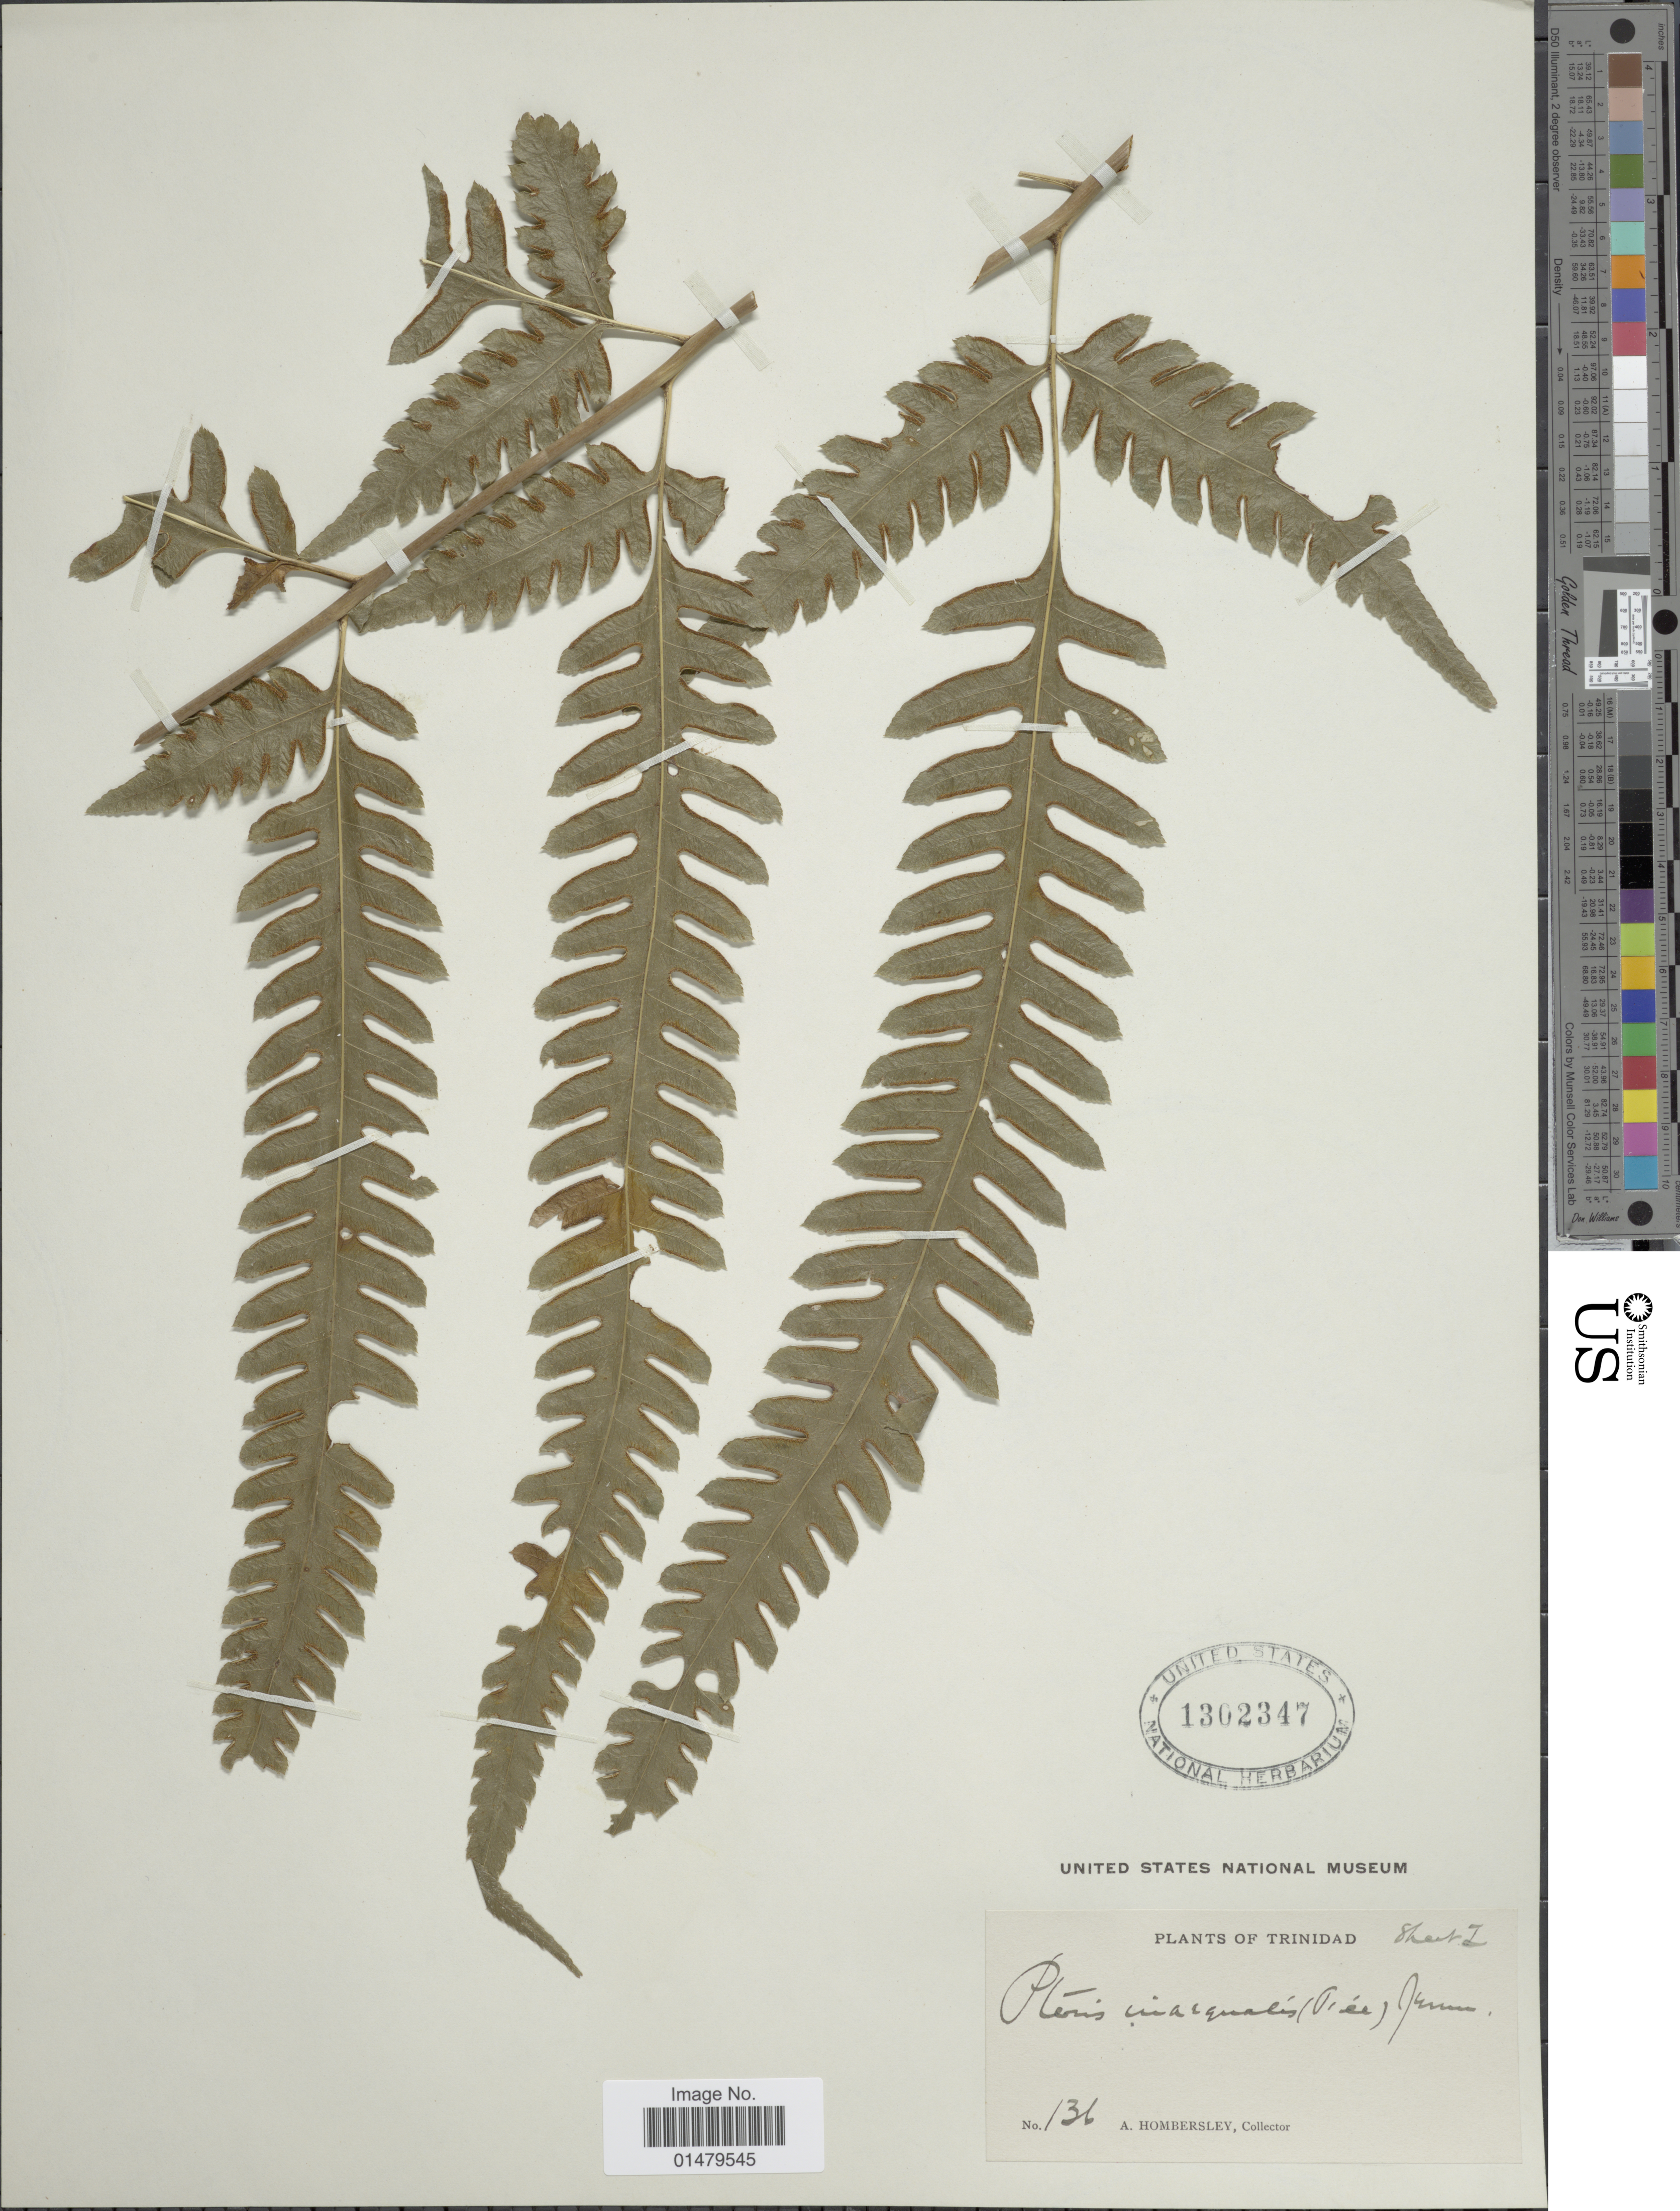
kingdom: Plantae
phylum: Tracheophyta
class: Polypodiopsida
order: Polypodiales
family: Pteridaceae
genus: Pteris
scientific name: Pteris inaequalis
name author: (Fée) Jenman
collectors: A. Hombersley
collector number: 136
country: Trinidad and Tobago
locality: Trinidad.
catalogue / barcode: US 1302347